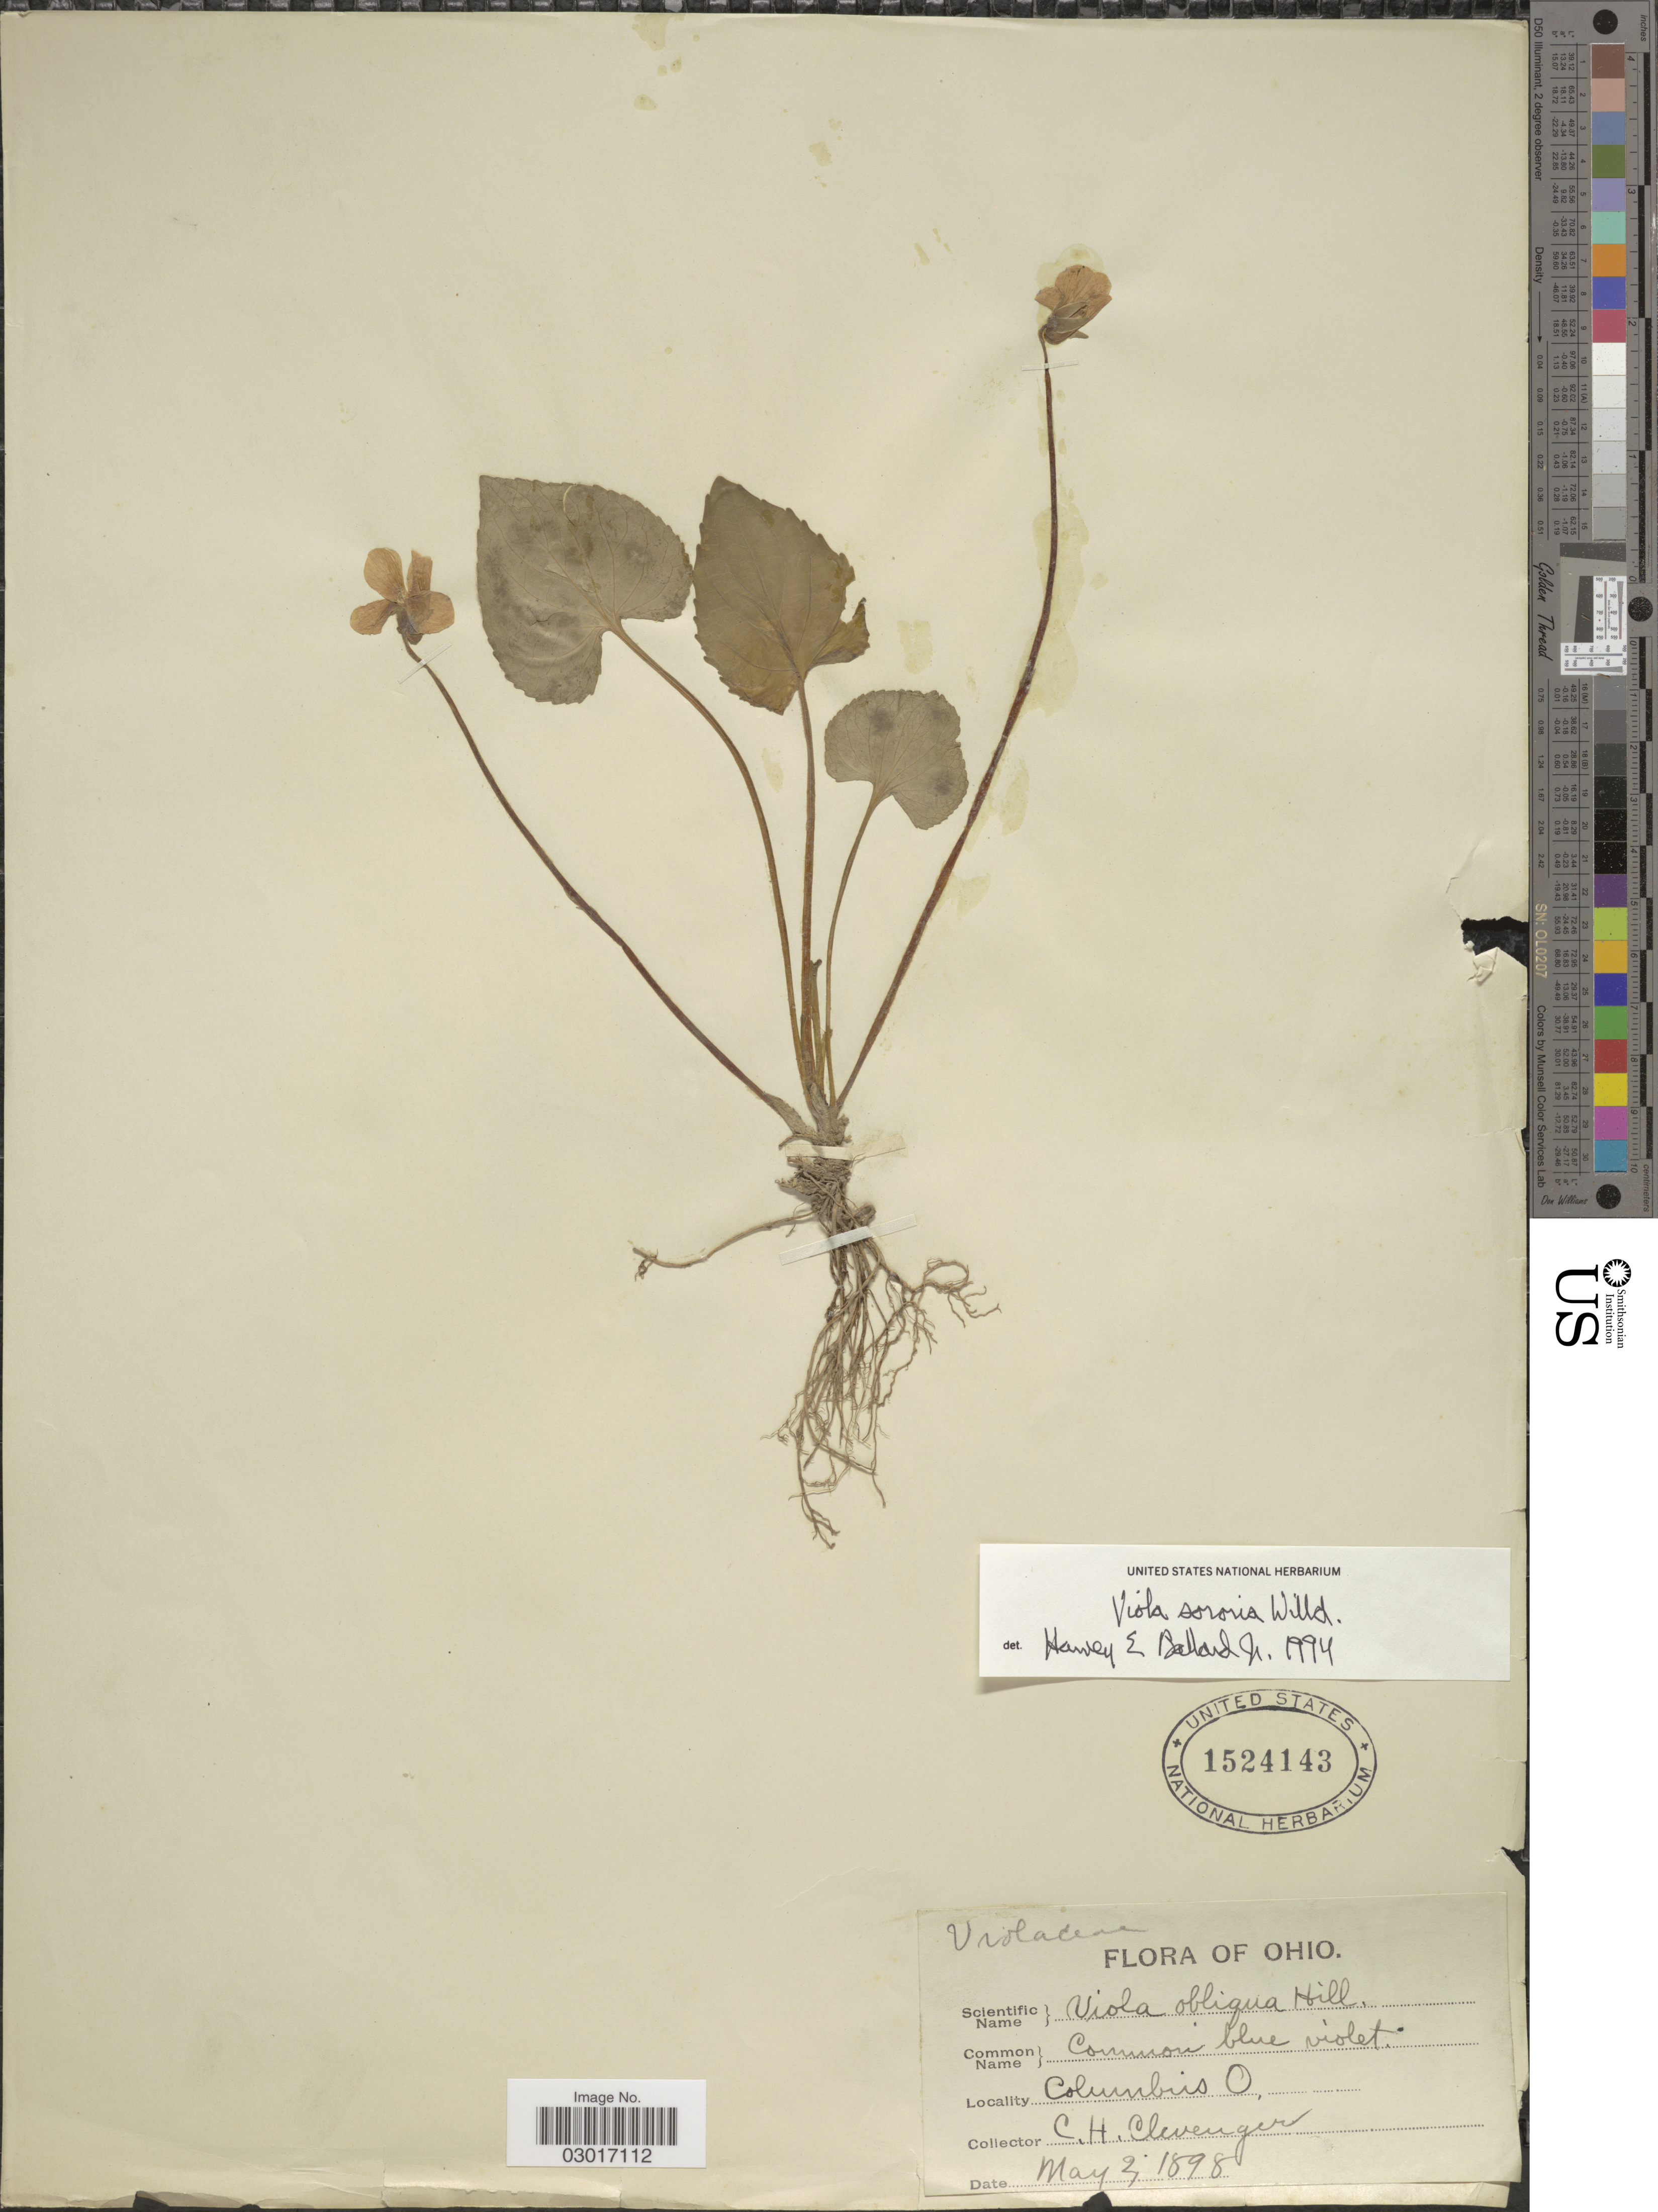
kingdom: Plantae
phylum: Tracheophyta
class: Magnoliopsida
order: Malpighiales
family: Violaceae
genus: Viola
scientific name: Viola sororia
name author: Willd.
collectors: C. H. Clevenger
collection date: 1898-05-02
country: United States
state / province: Ohio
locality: Columbus O.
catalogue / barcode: US 1524143